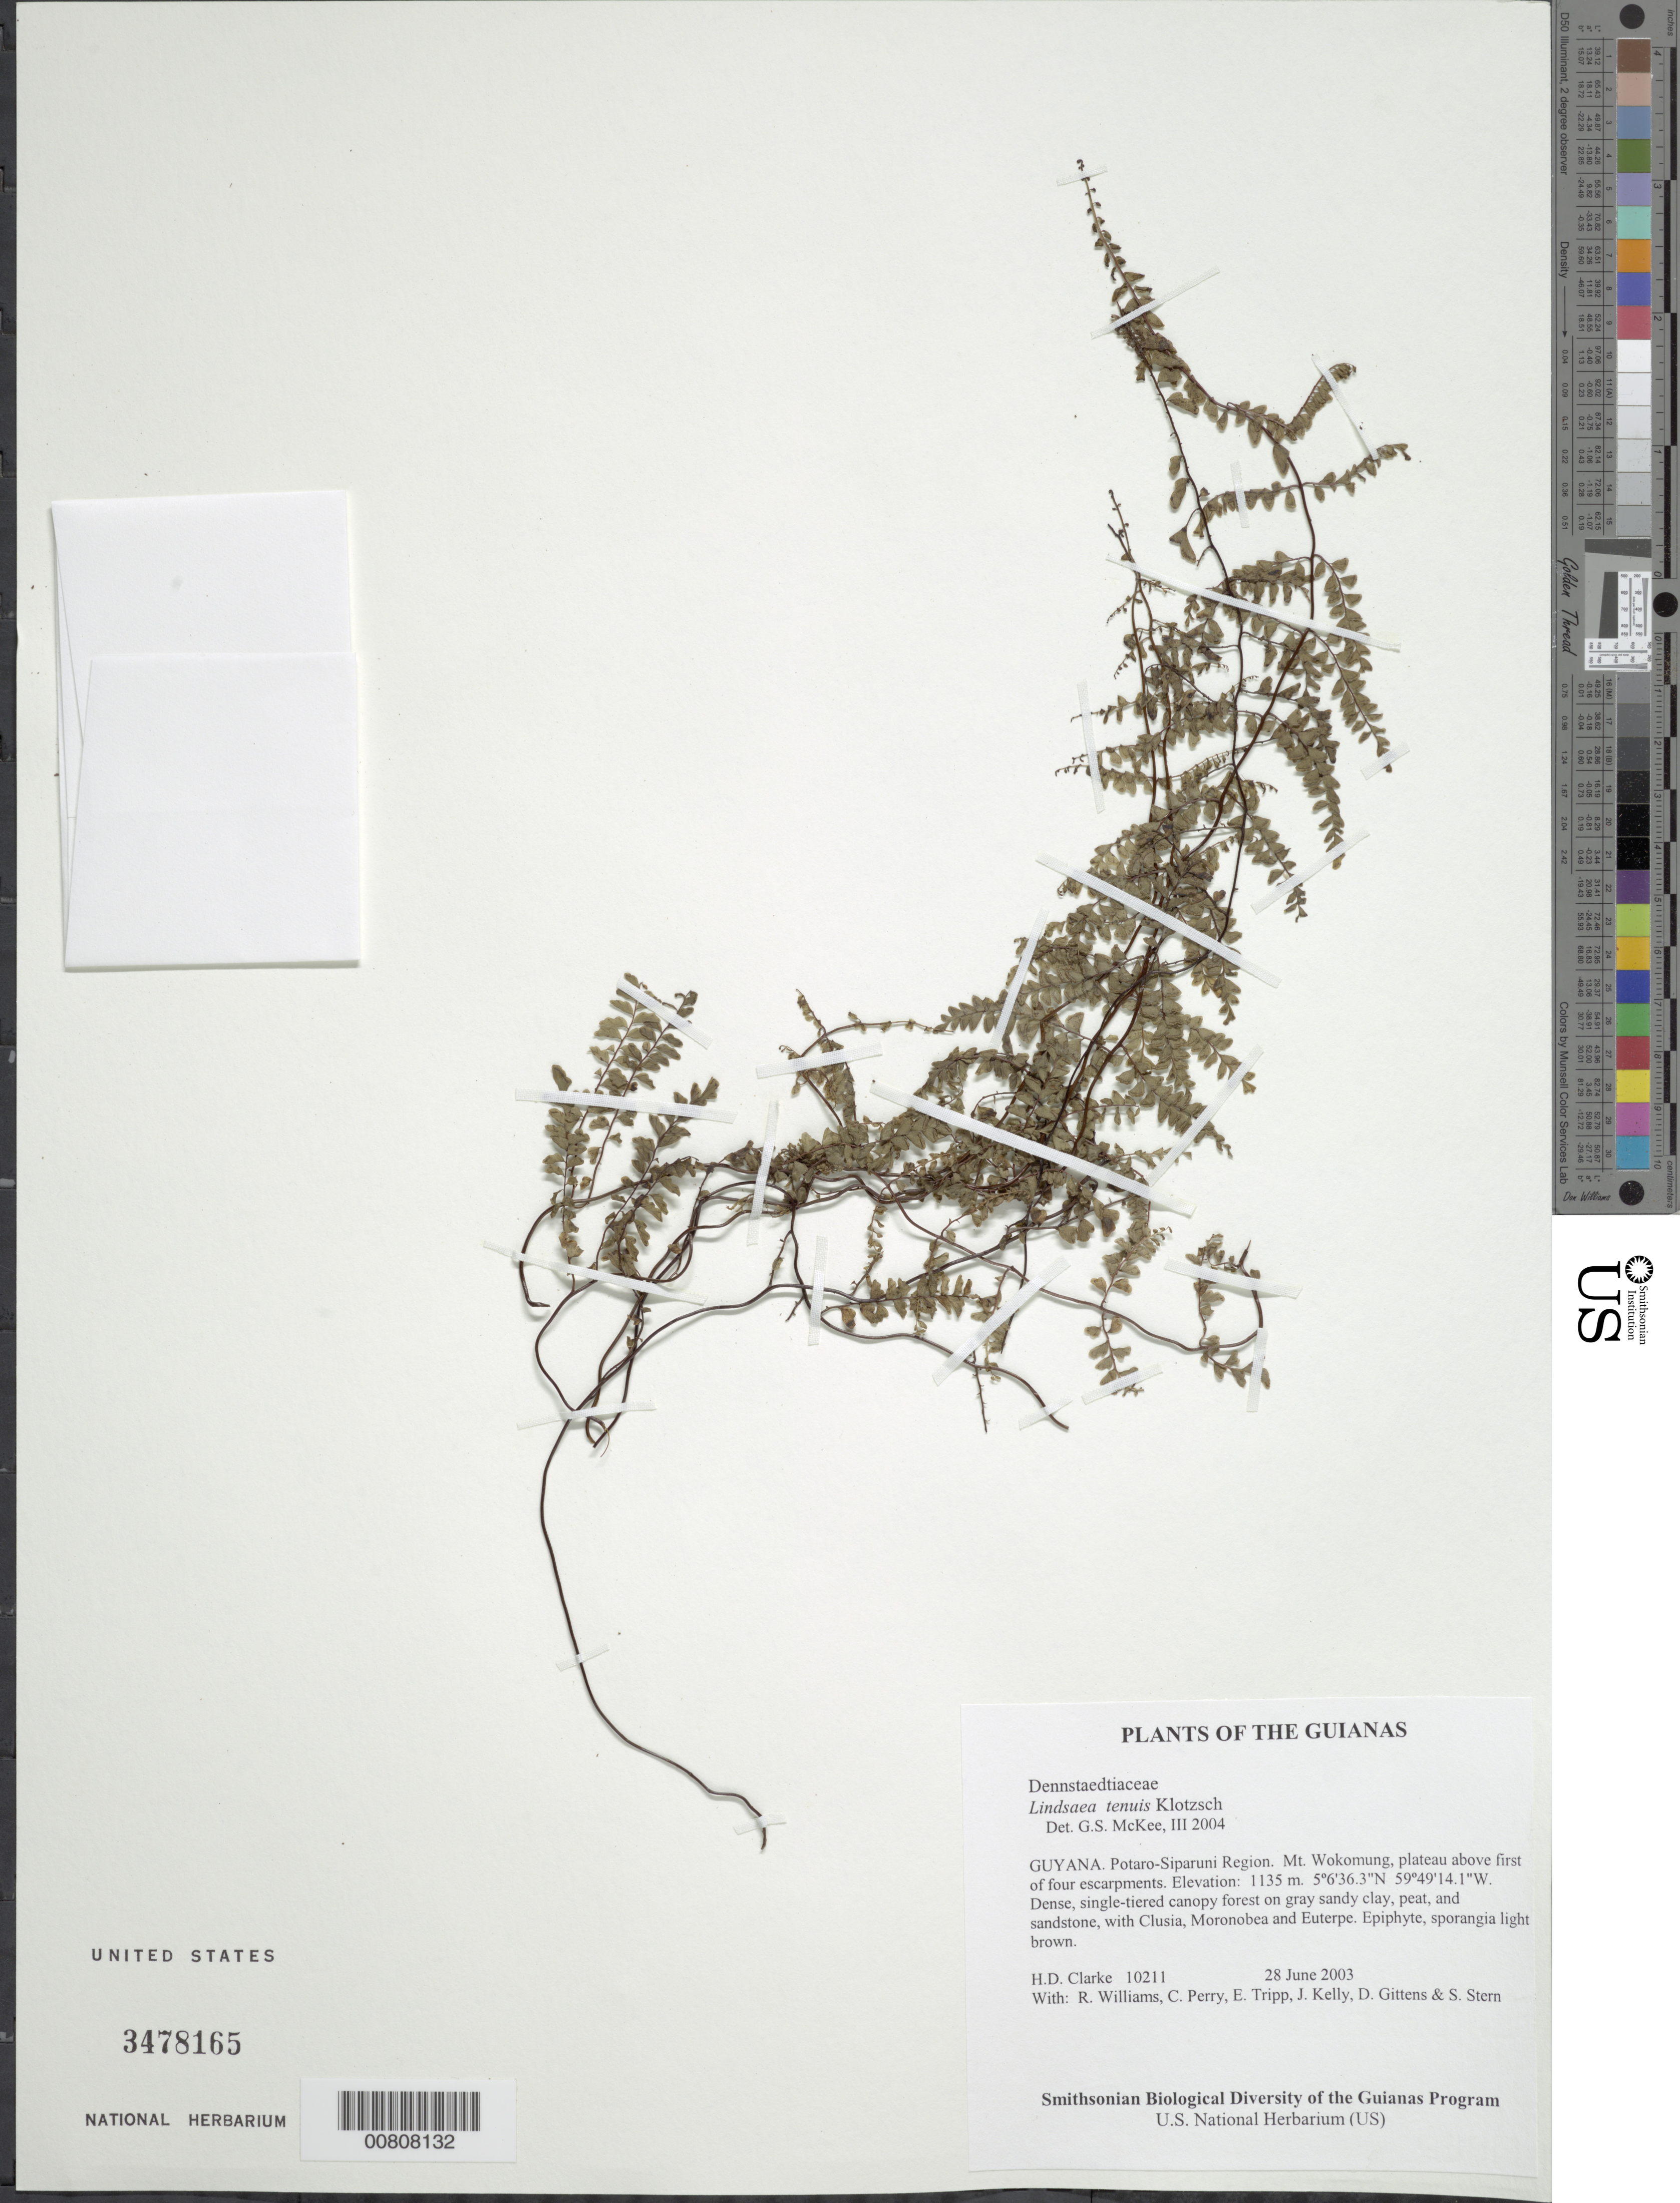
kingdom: Plantae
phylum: Tracheophyta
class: Polypodiopsida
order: Polypodiales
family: Lindsaeaceae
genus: Lindsaea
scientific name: Lindsaea tenuis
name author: Klotzsch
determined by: McKee, G. S., (US), NMNH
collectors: H. D. Clarke, R. Williams, C. Perry, E. Tripp, J. Kelly, D. Gittens & S. R. Stern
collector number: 10211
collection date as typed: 28 June 2003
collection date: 2003-06-28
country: Guyana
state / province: Potaro-Siparuni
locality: Mt. Wokomung, plateau above first of four escarpments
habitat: Dense, single-tiered canopy forest on gray sandy clay, peat, and sandstone, with Clusia, Moronobea and Euterpe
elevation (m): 1135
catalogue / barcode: US 3478165